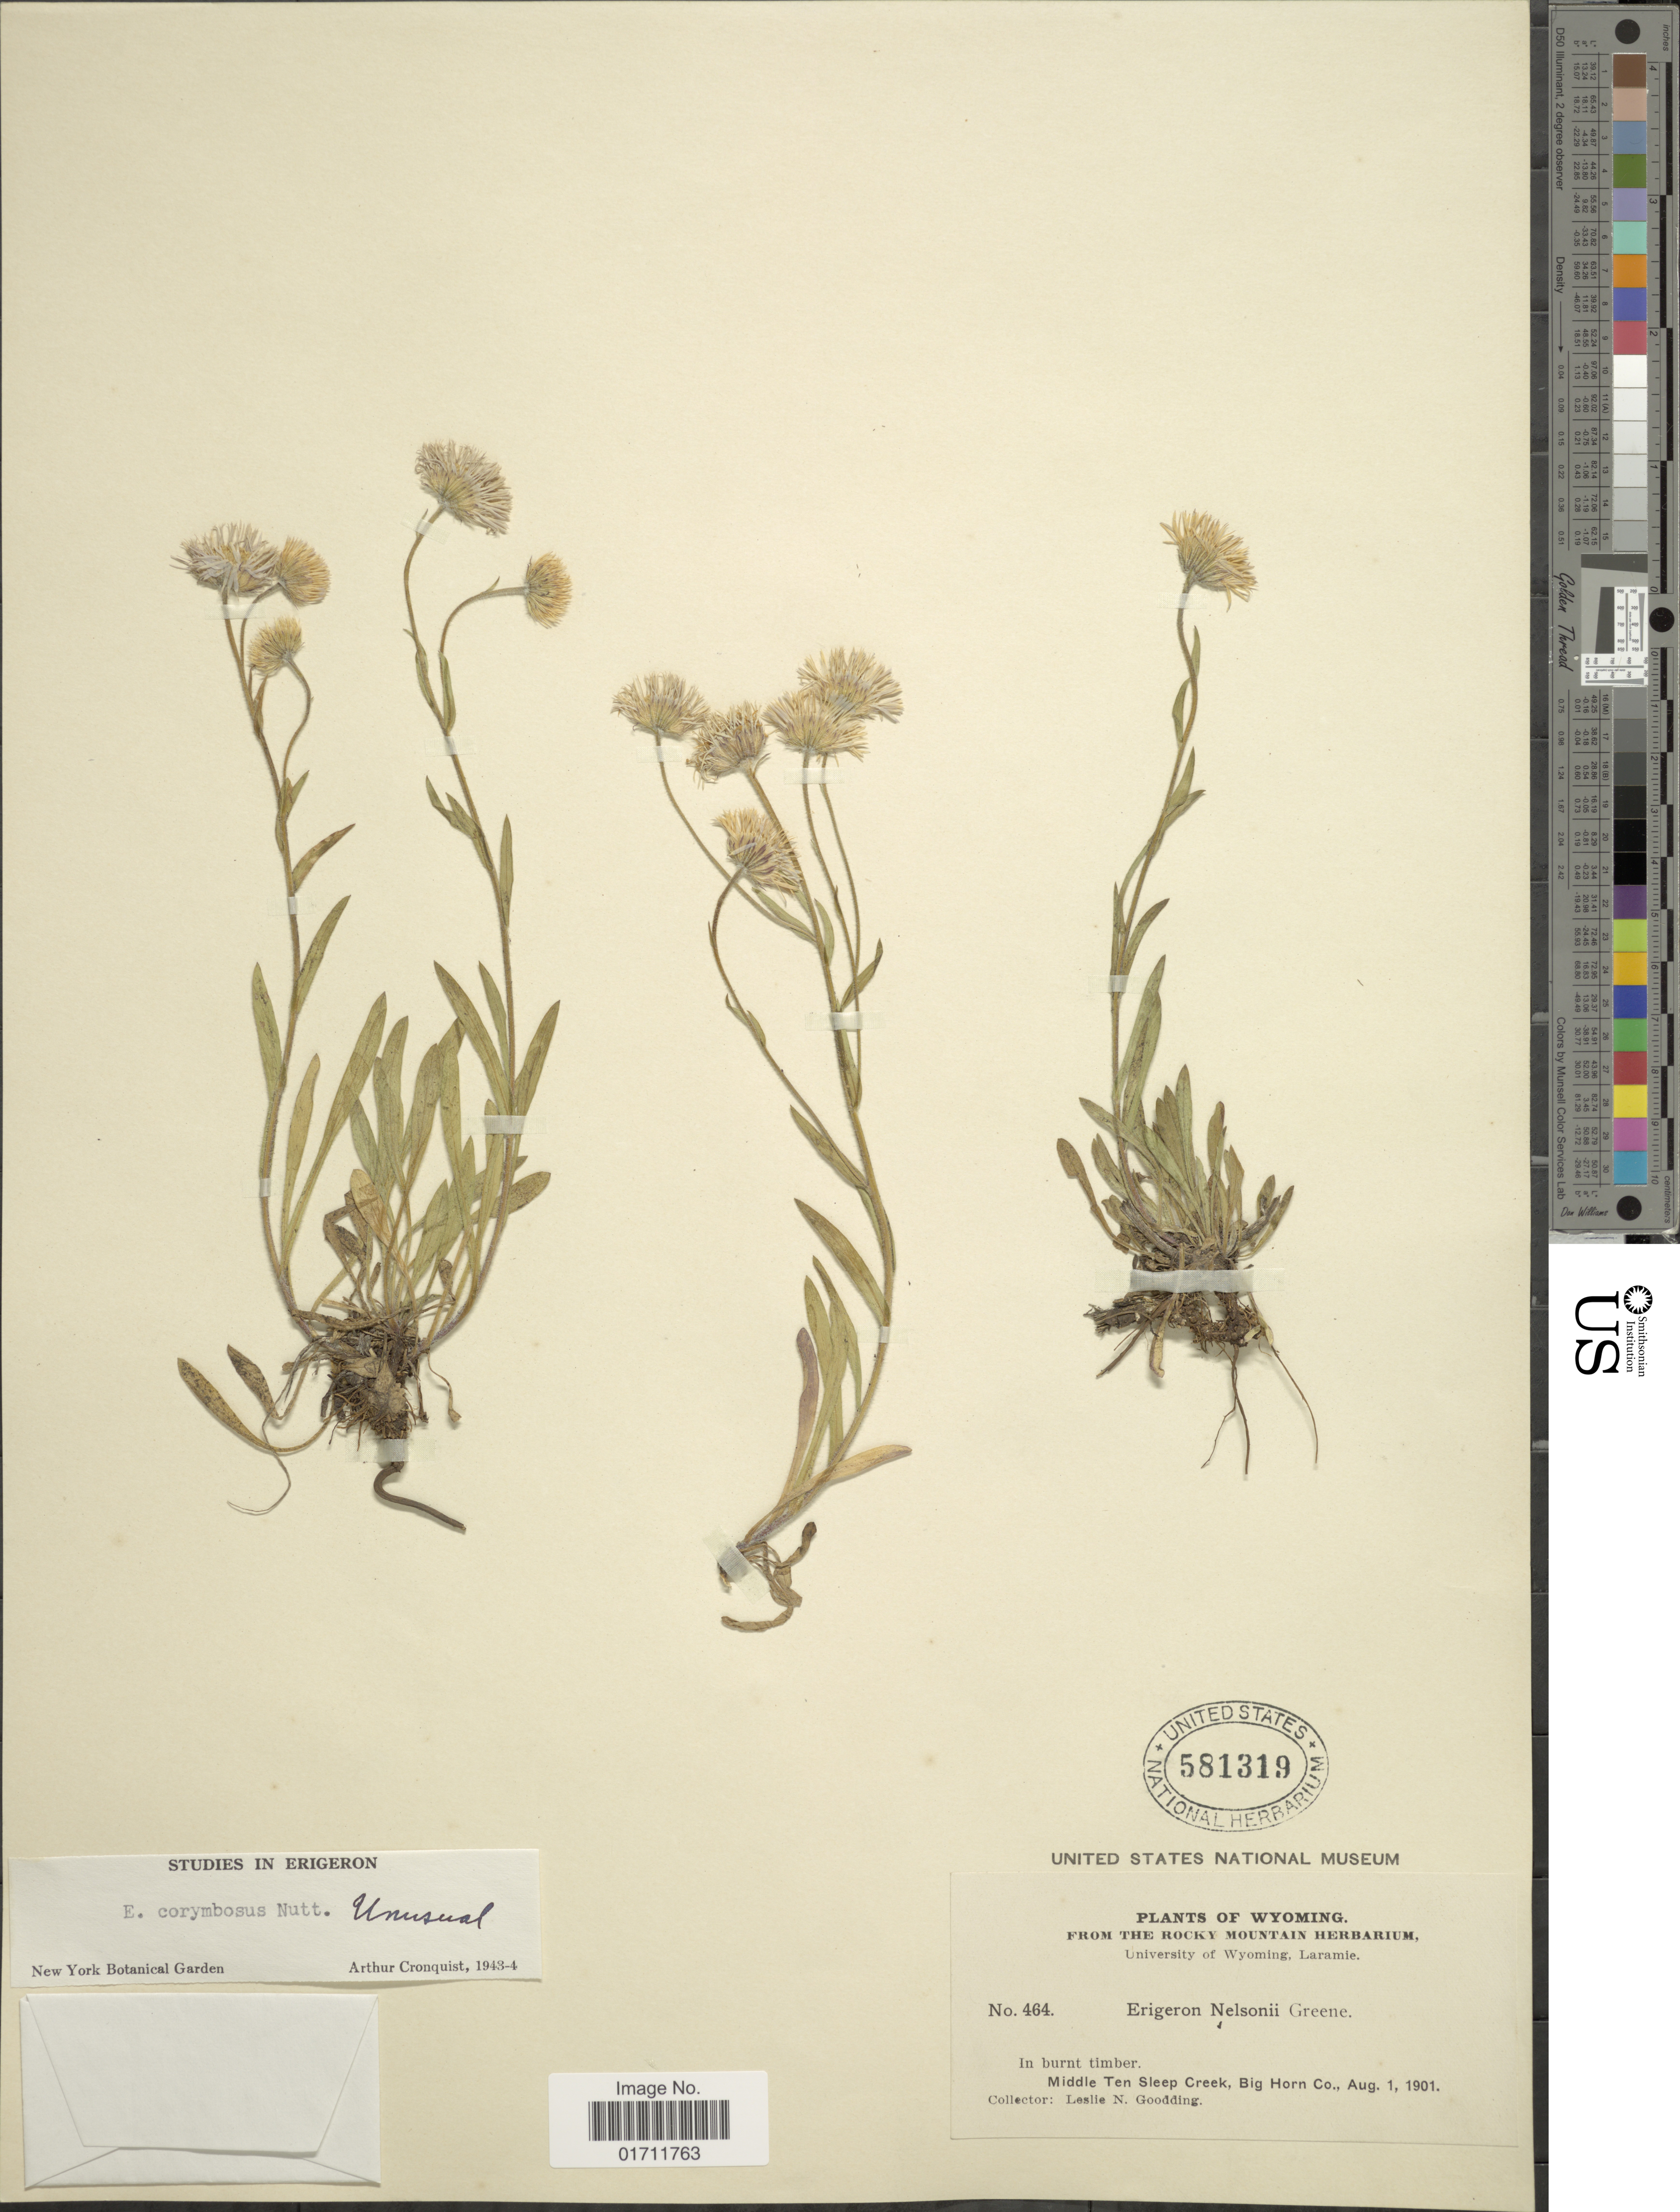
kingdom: Plantae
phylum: Tracheophyta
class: Magnoliopsida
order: Asterales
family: Asteraceae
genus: Erigeron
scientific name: Erigeron corymbosus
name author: Nutt.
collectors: L. N. Goodding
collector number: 464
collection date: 1901-08-01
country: United States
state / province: Wyoming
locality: In burnt timber, Middle Ten Sleep Creek, Big Horn Co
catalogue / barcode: US 581319